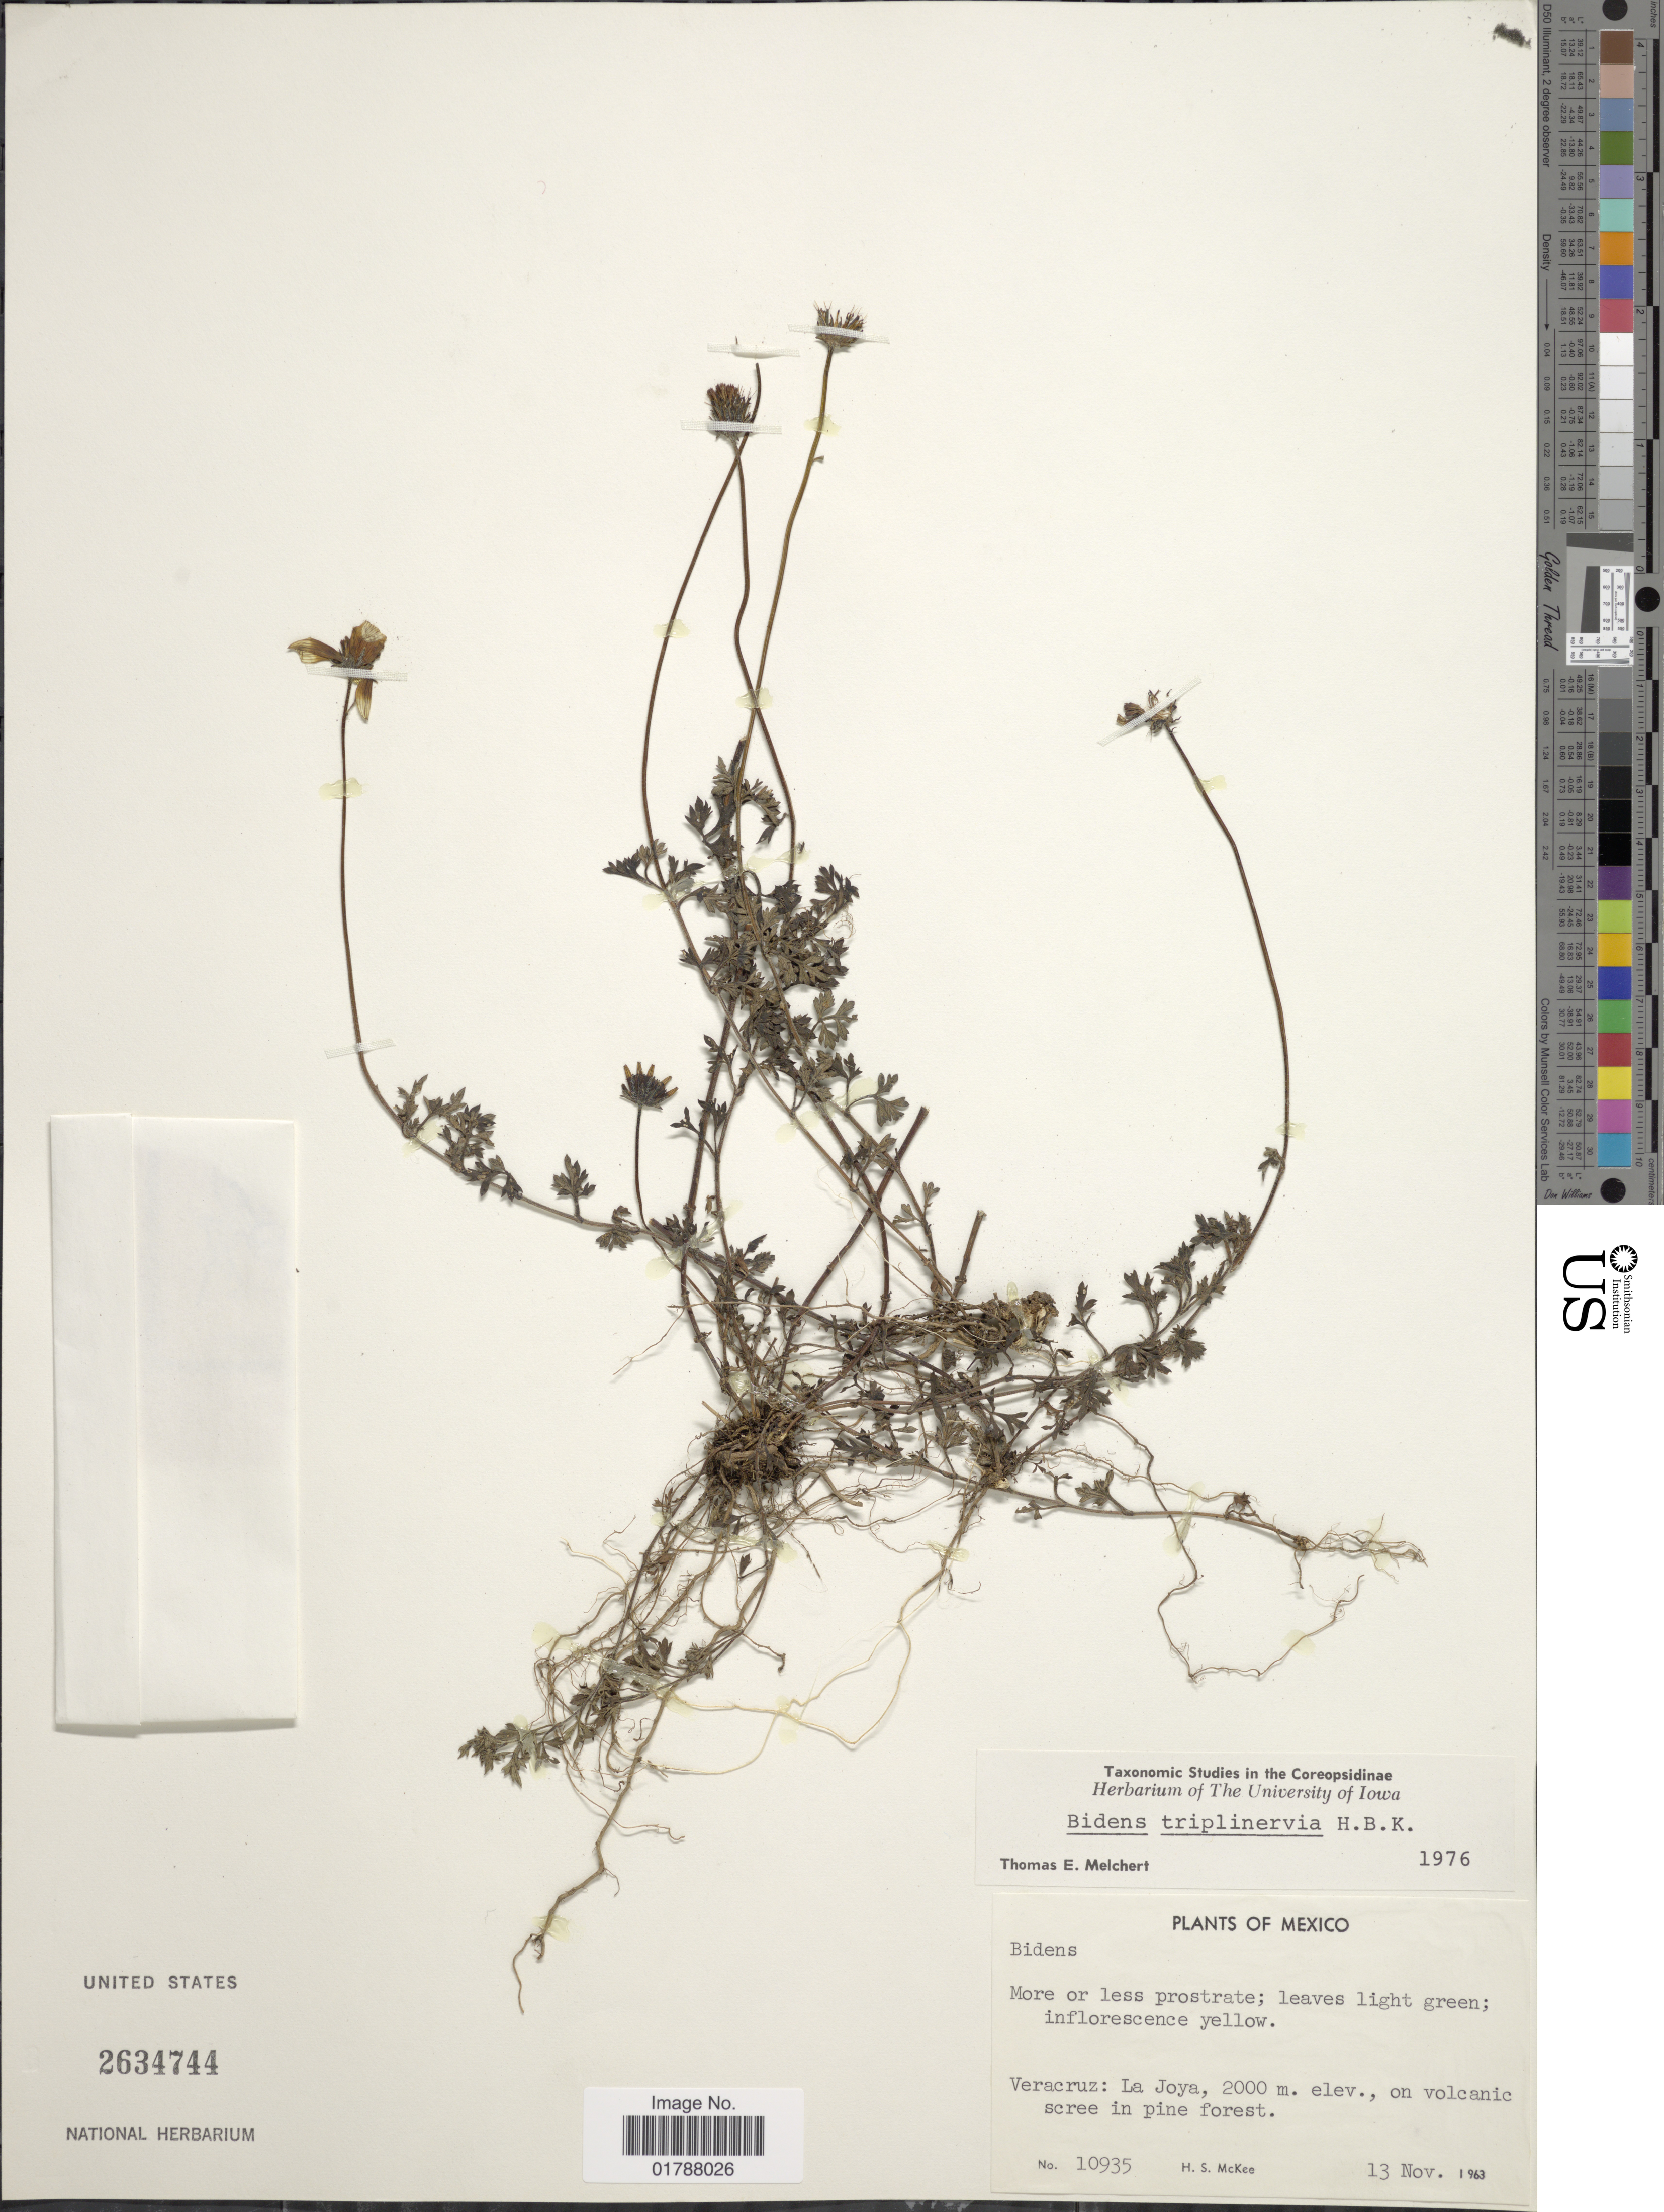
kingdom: Plantae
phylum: Tracheophyta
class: Magnoliopsida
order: Asterales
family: Asteraceae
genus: Bidens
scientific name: Bidens triplinervia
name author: Kunth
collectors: H. S. McKee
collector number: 10935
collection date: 1963-11-13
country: Mexico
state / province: Veracruz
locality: Veracruz: La Joya, on volcanic scree in pine forest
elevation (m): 2000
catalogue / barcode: US 2634744